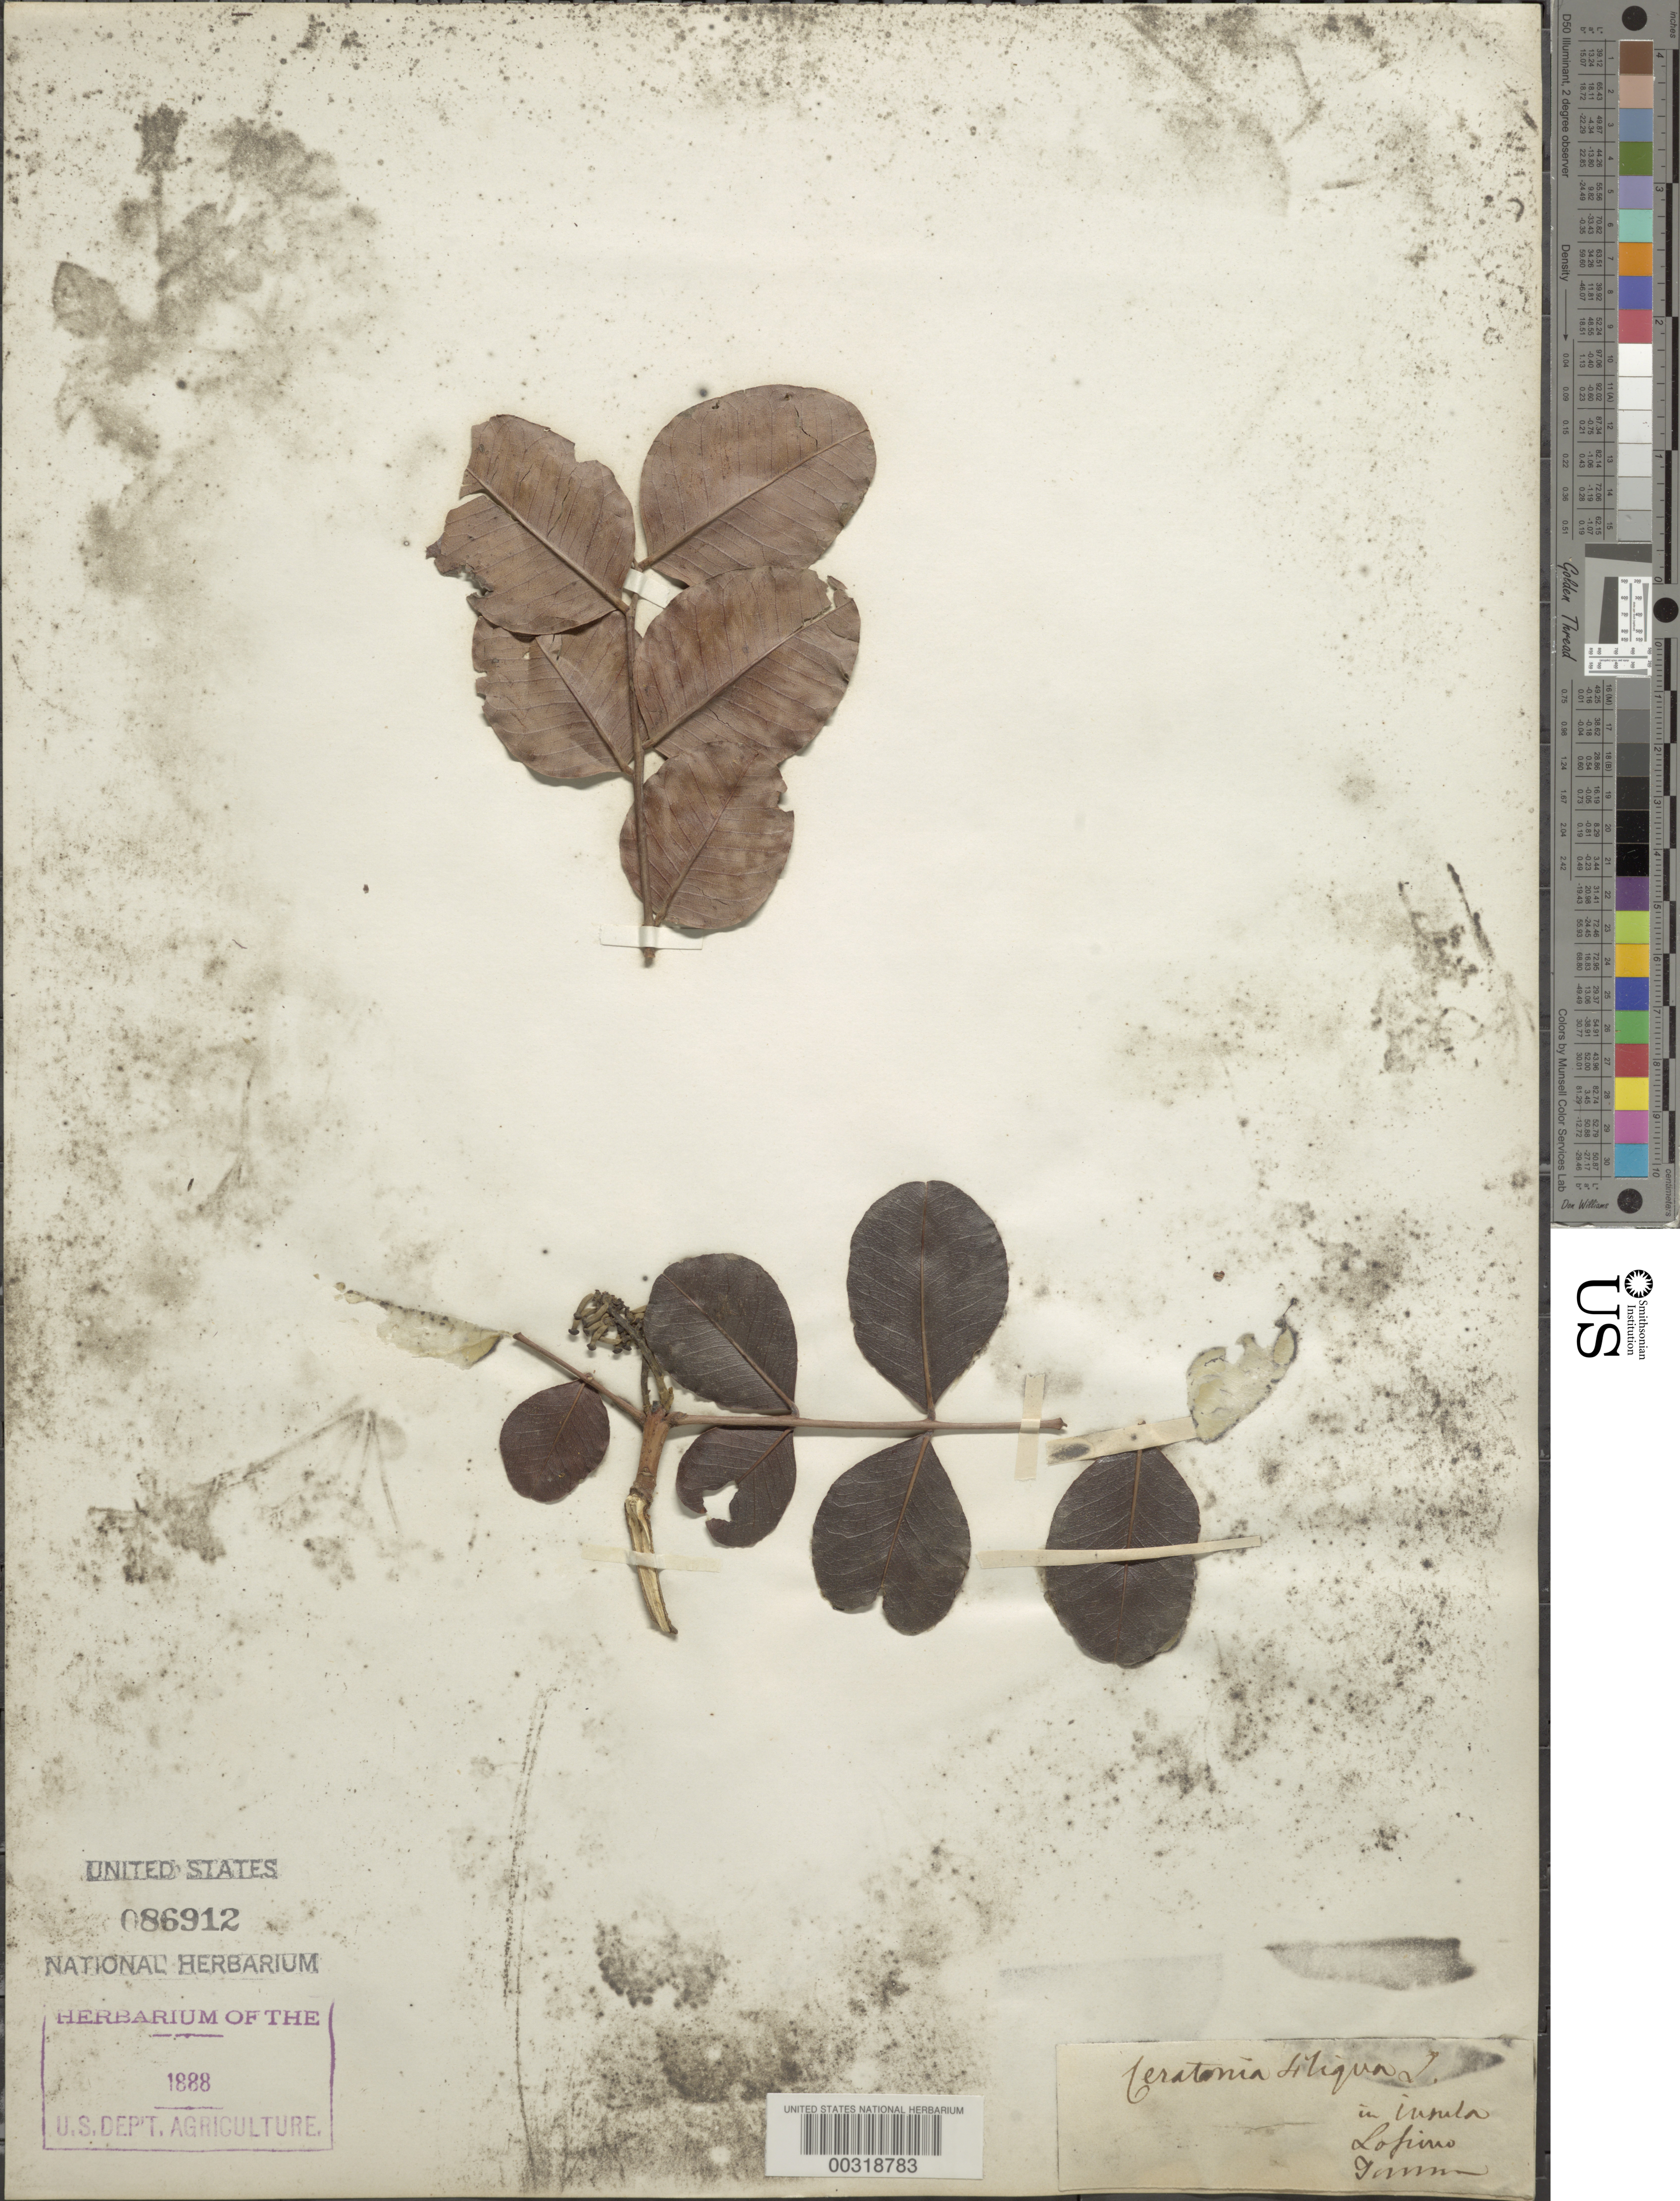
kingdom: Plantae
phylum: Tracheophyta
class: Magnoliopsida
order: Fabales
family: Fabaceae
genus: Ceratonia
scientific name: Ceratonia siliqua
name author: L.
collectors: Ex herb. Schimper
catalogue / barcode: US 86912